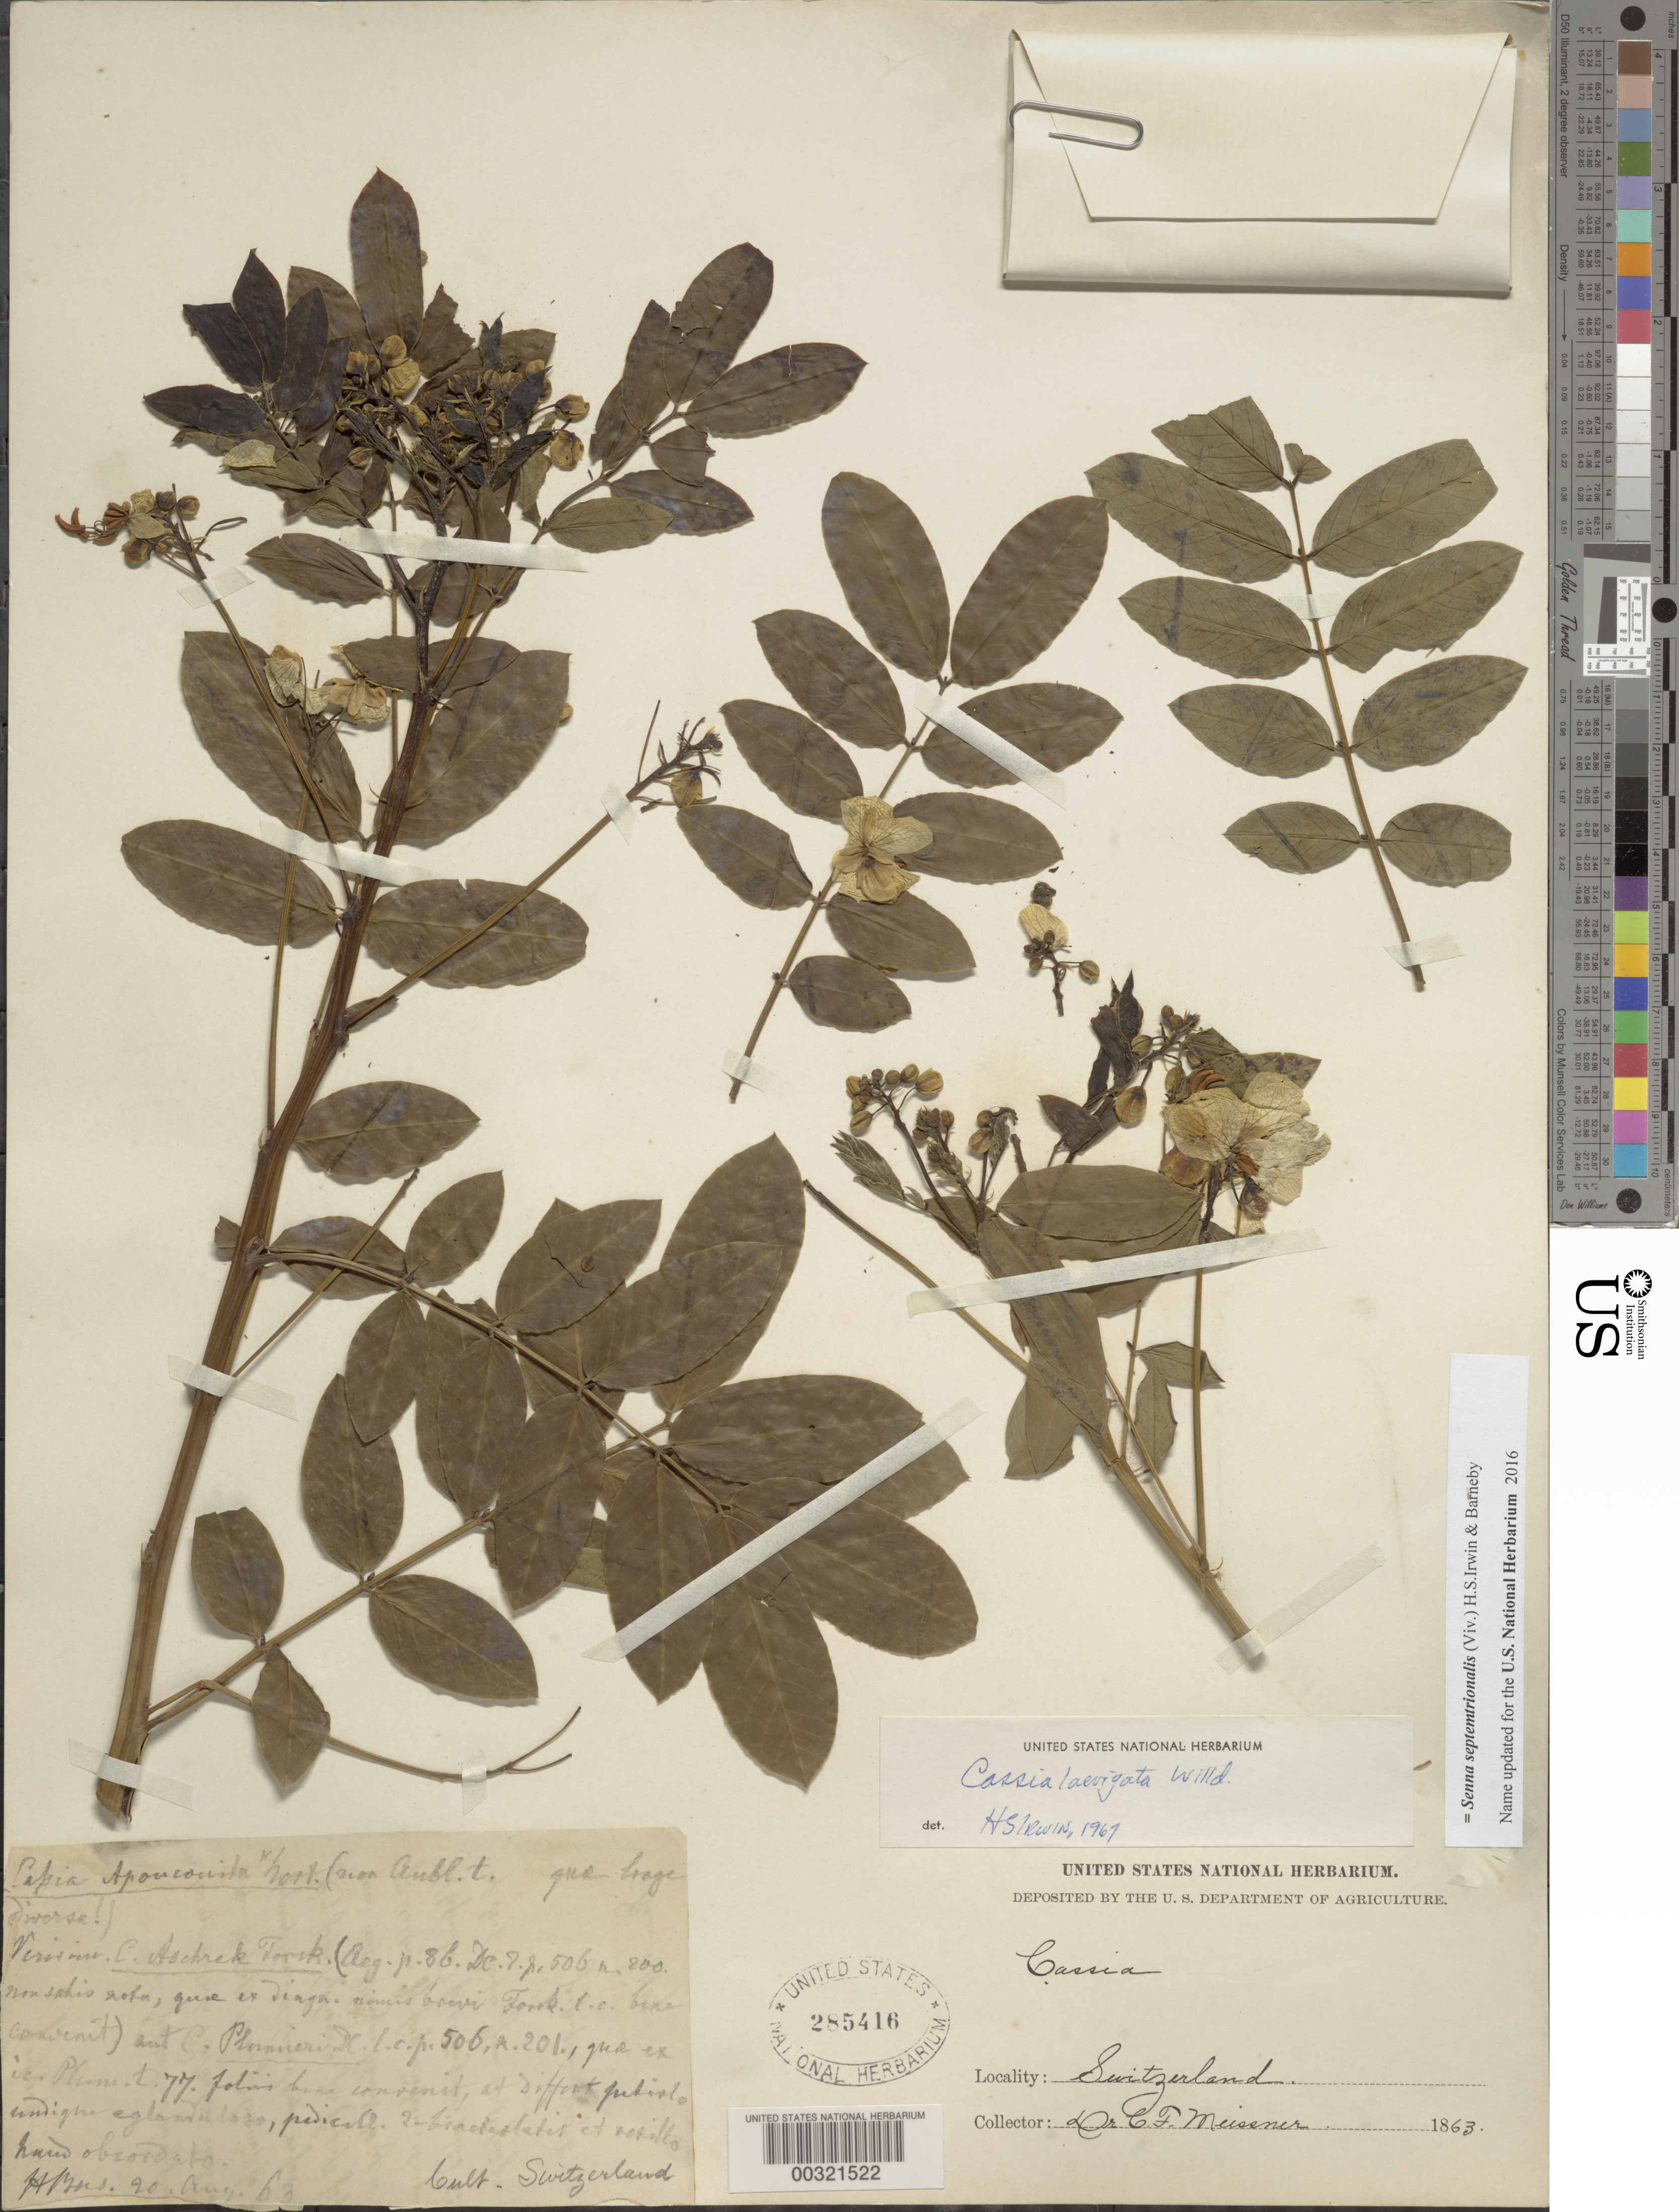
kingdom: Plantae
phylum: Tracheophyta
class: Magnoliopsida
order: Fabales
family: Fabaceae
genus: Senna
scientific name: Senna septemtrionalis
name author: (Viv.) H.S. Irwin & Barneby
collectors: Ex herb. Schimper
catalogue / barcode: US 285416